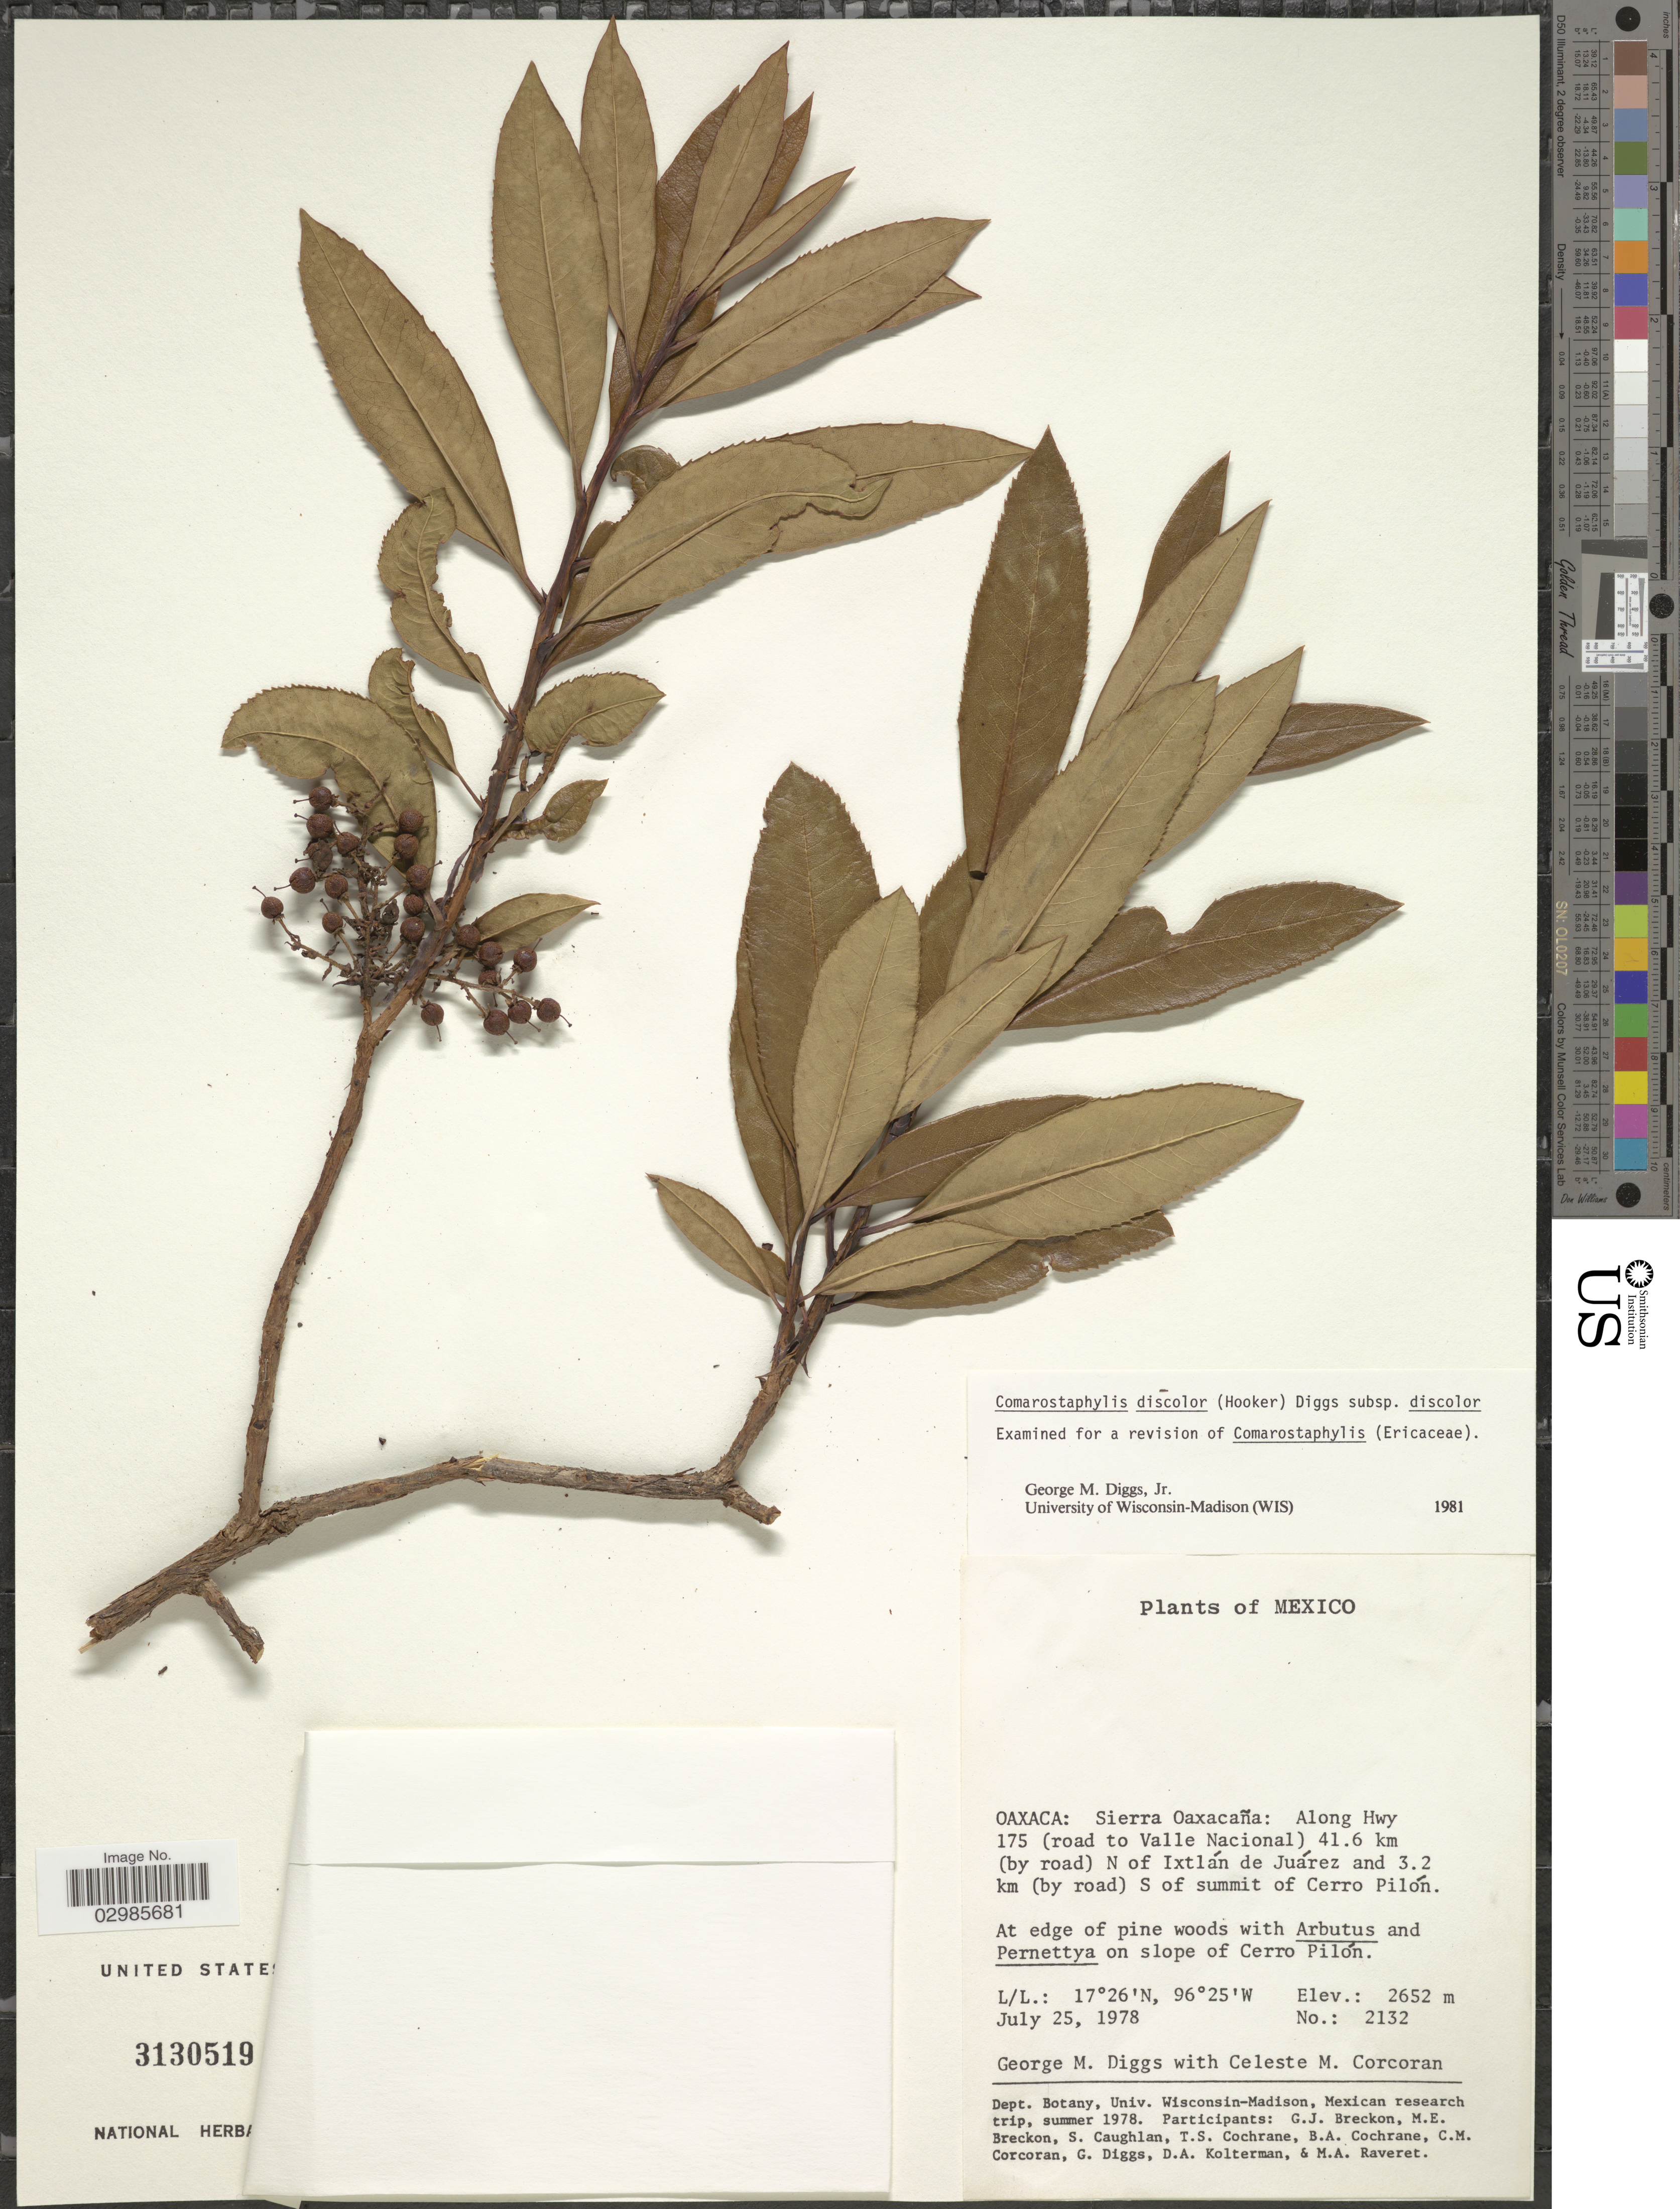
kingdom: Plantae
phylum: Tracheophyta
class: Magnoliopsida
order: Ericales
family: Ericaceae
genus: Comarostaphylis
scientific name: Comarostaphylis discolor subsp. discolor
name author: (Hook.) Diggs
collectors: G. Diggs & C. Corcoran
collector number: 2132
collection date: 1978-07-25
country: Mexico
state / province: Oaxaca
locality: Sierra Oaxacaña: Along Hwy 175 (road to Valle Nacional) 41.6 km (by road) N of Ixtlán de Juárez and 3.2 km (by road) S of summit of Cerro Pilón.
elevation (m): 2652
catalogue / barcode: US 3130519